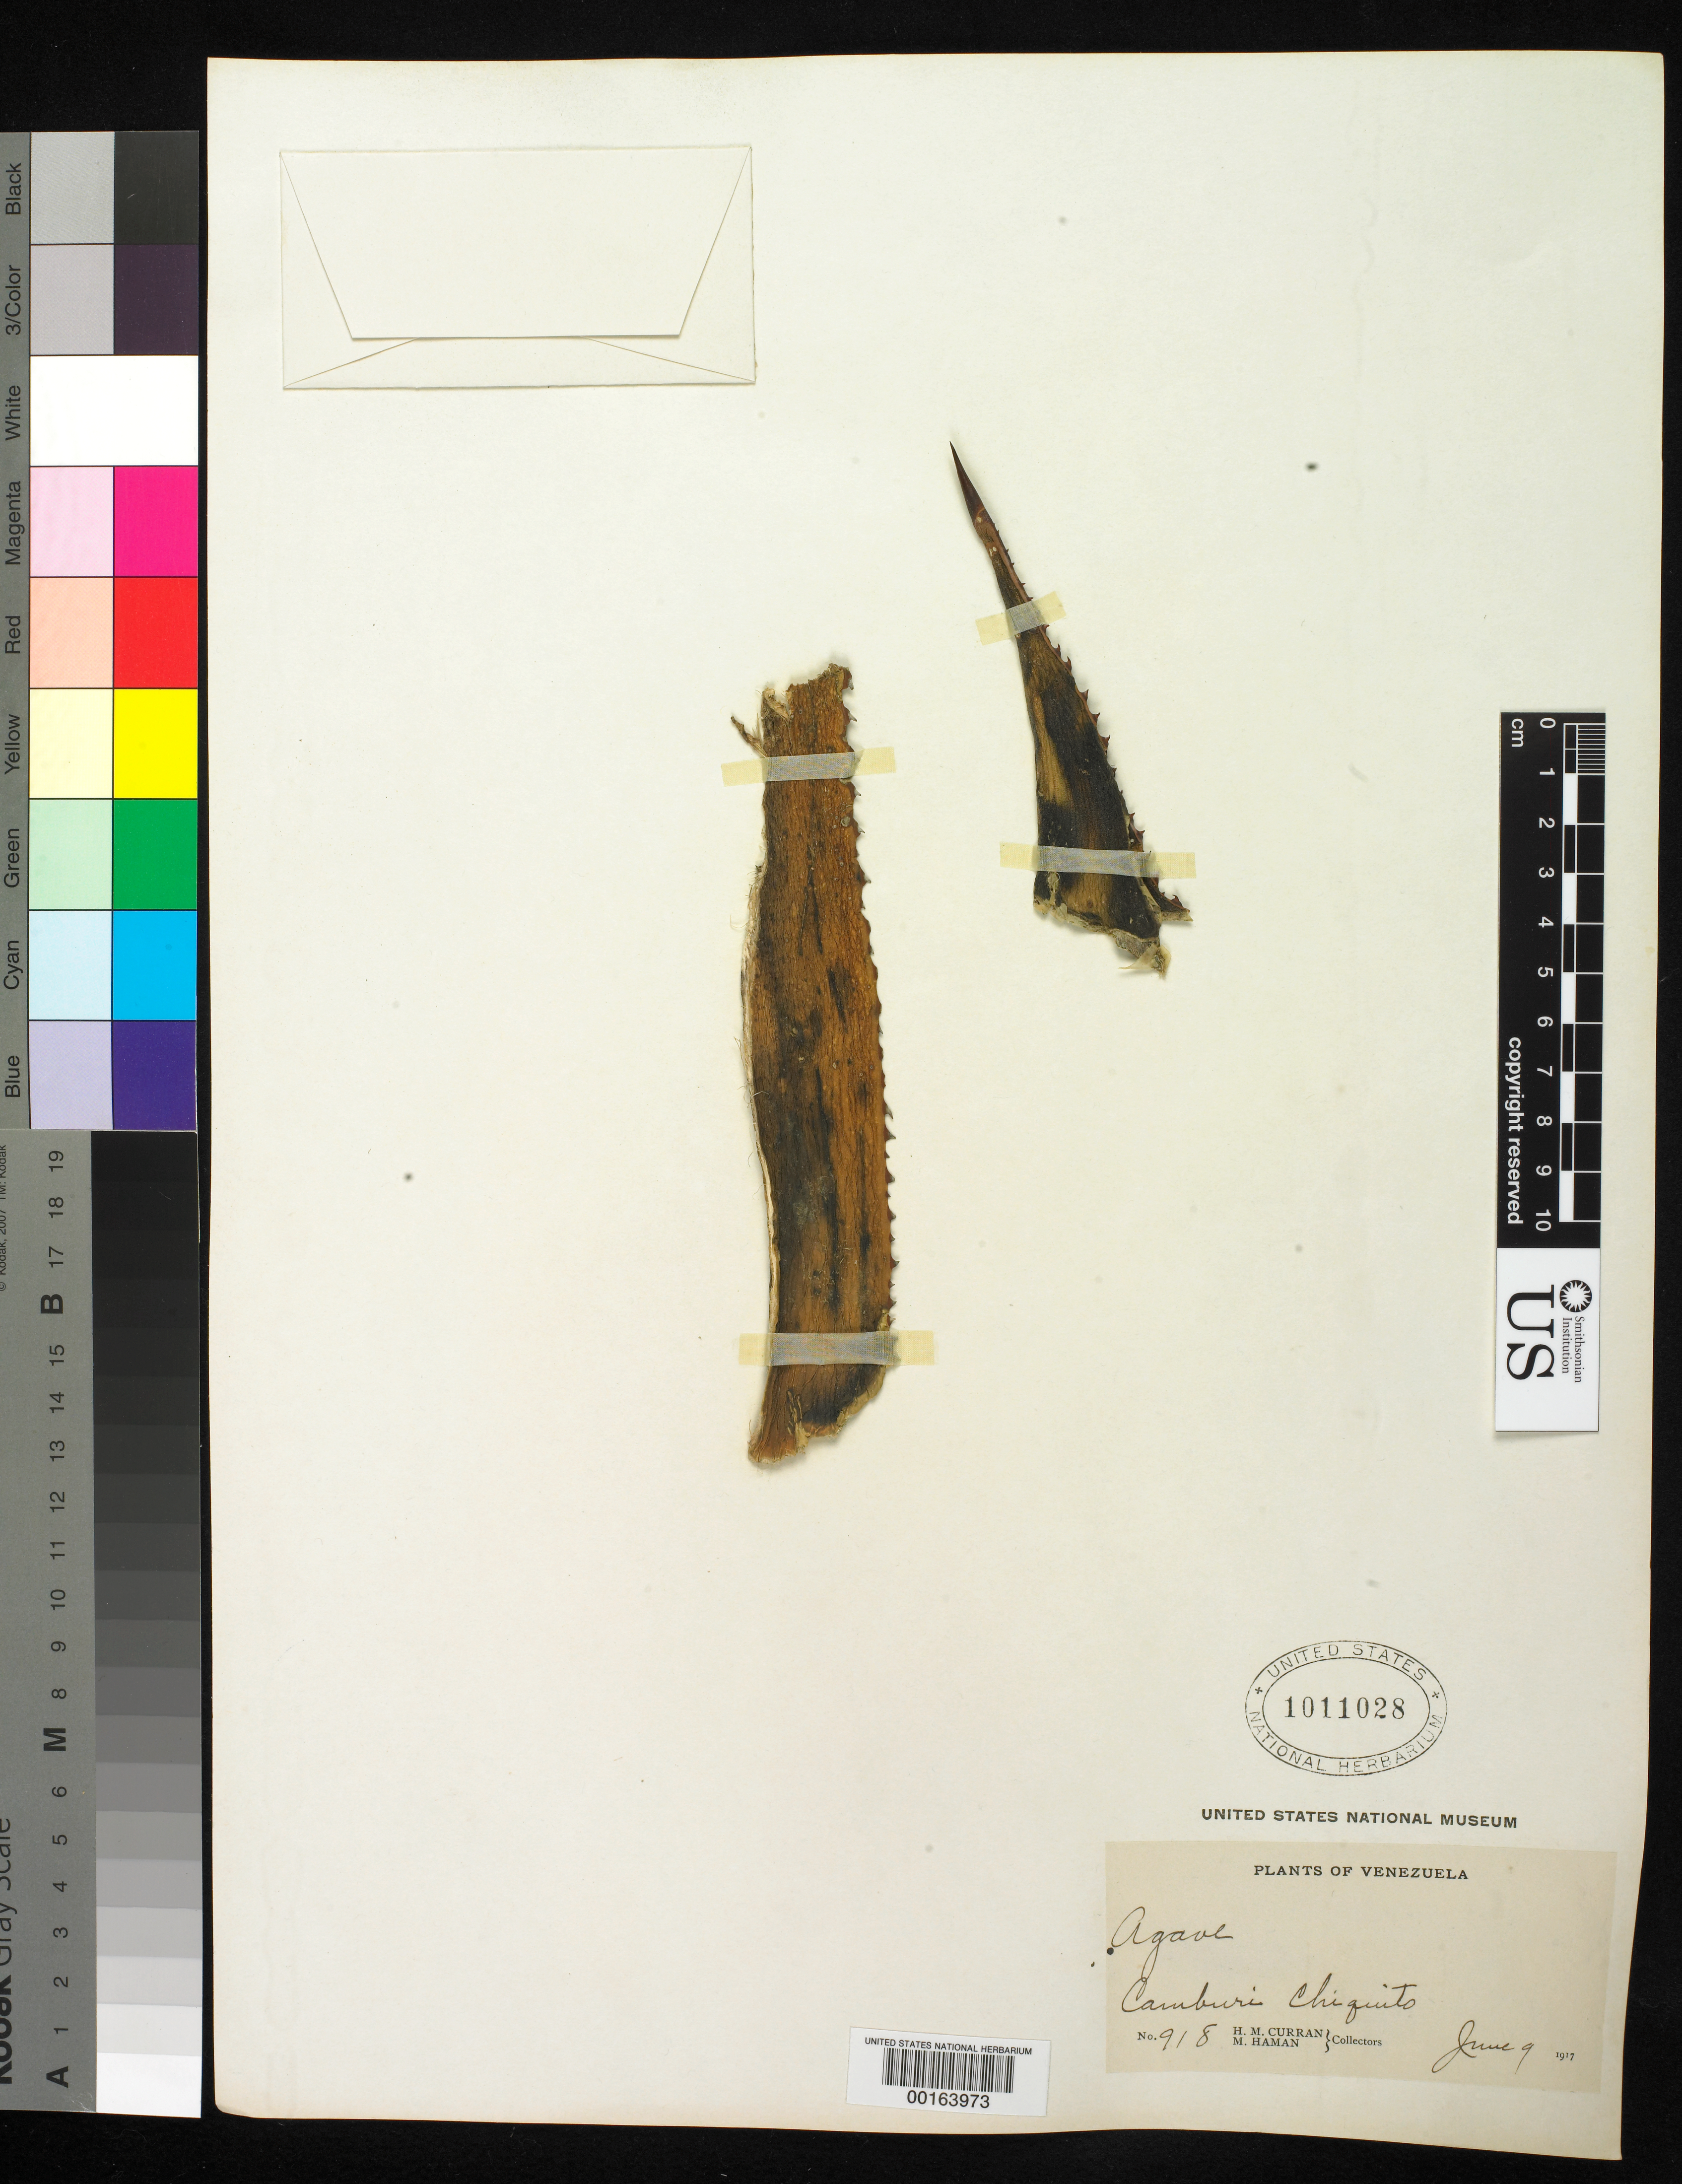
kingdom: Plantae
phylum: Tracheophyta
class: Liliopsida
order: Asparagales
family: Asparagaceae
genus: Agave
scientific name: Agave sp.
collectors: H. M. Curran & M. Haman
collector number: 918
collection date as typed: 09 Jun 1917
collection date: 1917-06-09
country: Venezuela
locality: Camburi chiquito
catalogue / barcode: US 1011028